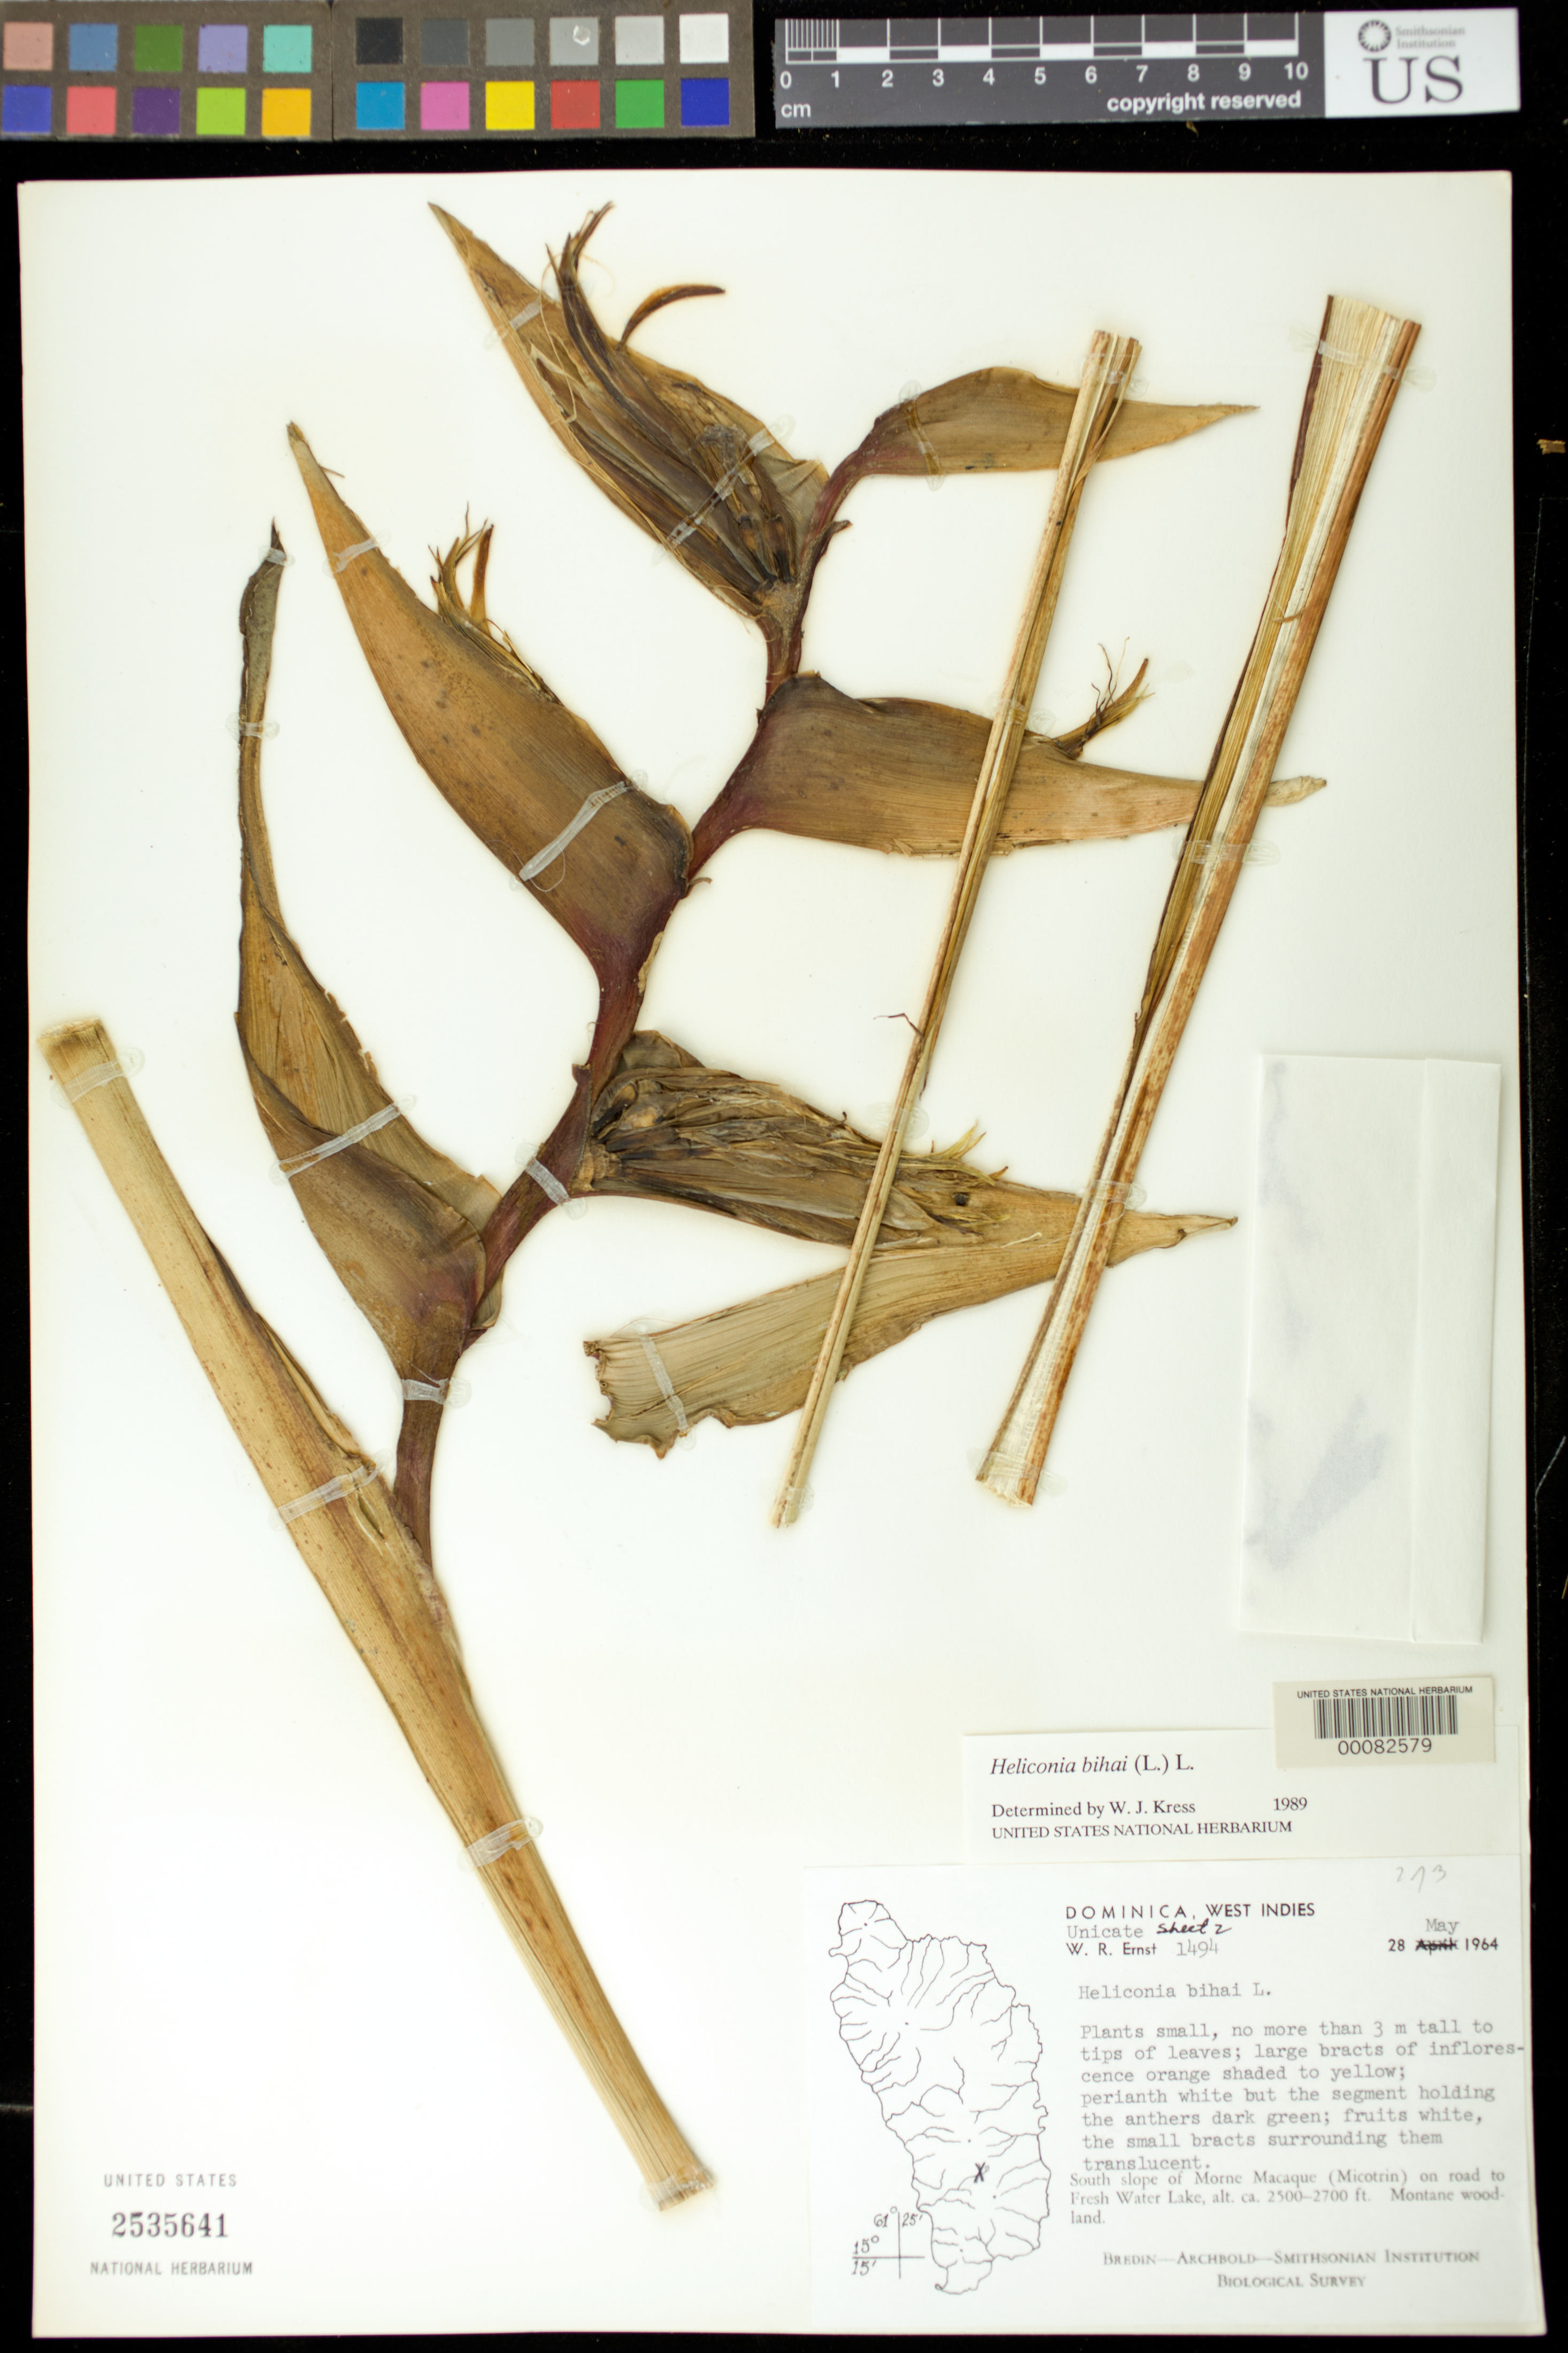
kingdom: Plantae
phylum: Tracheophyta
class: Liliopsida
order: Zingiberales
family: Heliconiaceae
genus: Heliconia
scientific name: Heliconia bihai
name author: (L.) L.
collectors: W. R. Ernst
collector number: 1494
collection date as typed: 28 May 1964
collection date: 1964-05-28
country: Dominica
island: Dominica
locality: S slope of morne macaque (micotrin) on road to fresh water lake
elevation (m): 762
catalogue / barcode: US 2535641